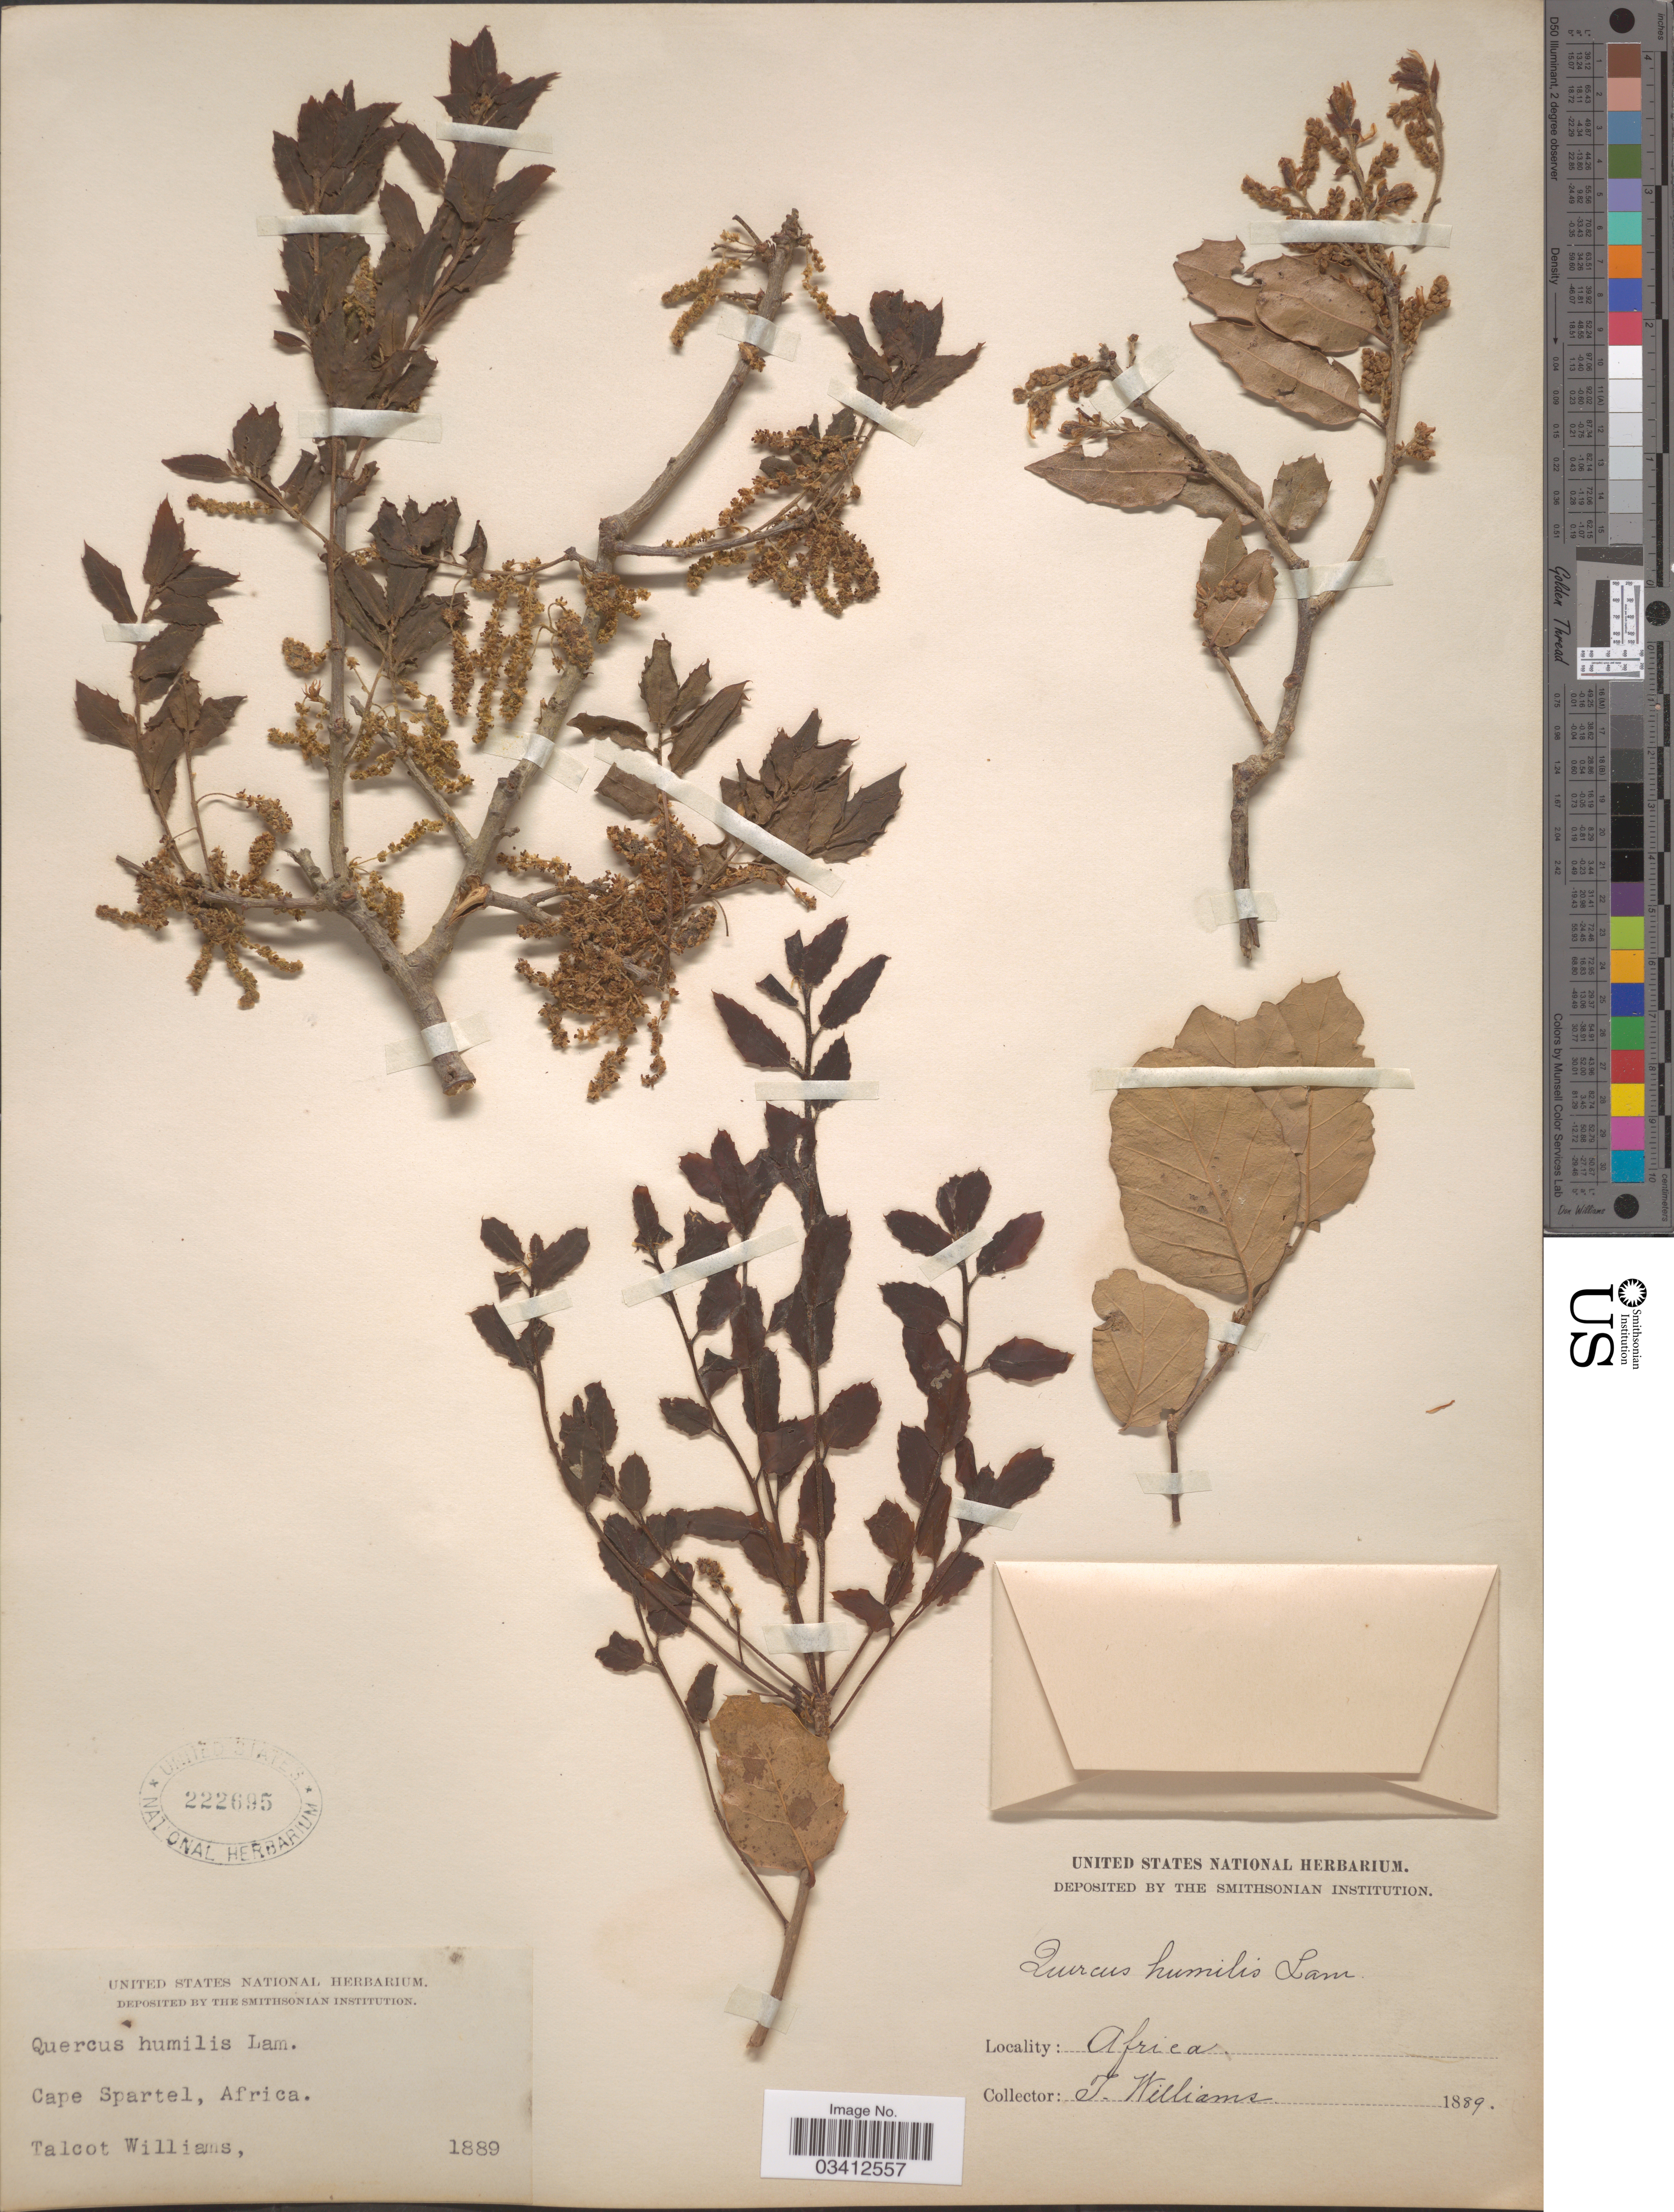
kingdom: Plantae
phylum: Tracheophyta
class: Magnoliopsida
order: Fagales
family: Fagaceae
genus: Quercus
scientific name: Quercus humilis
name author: A. DC.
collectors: T. Williams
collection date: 1889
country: Morocco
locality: Cape Spartel, Africa.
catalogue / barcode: US 222695